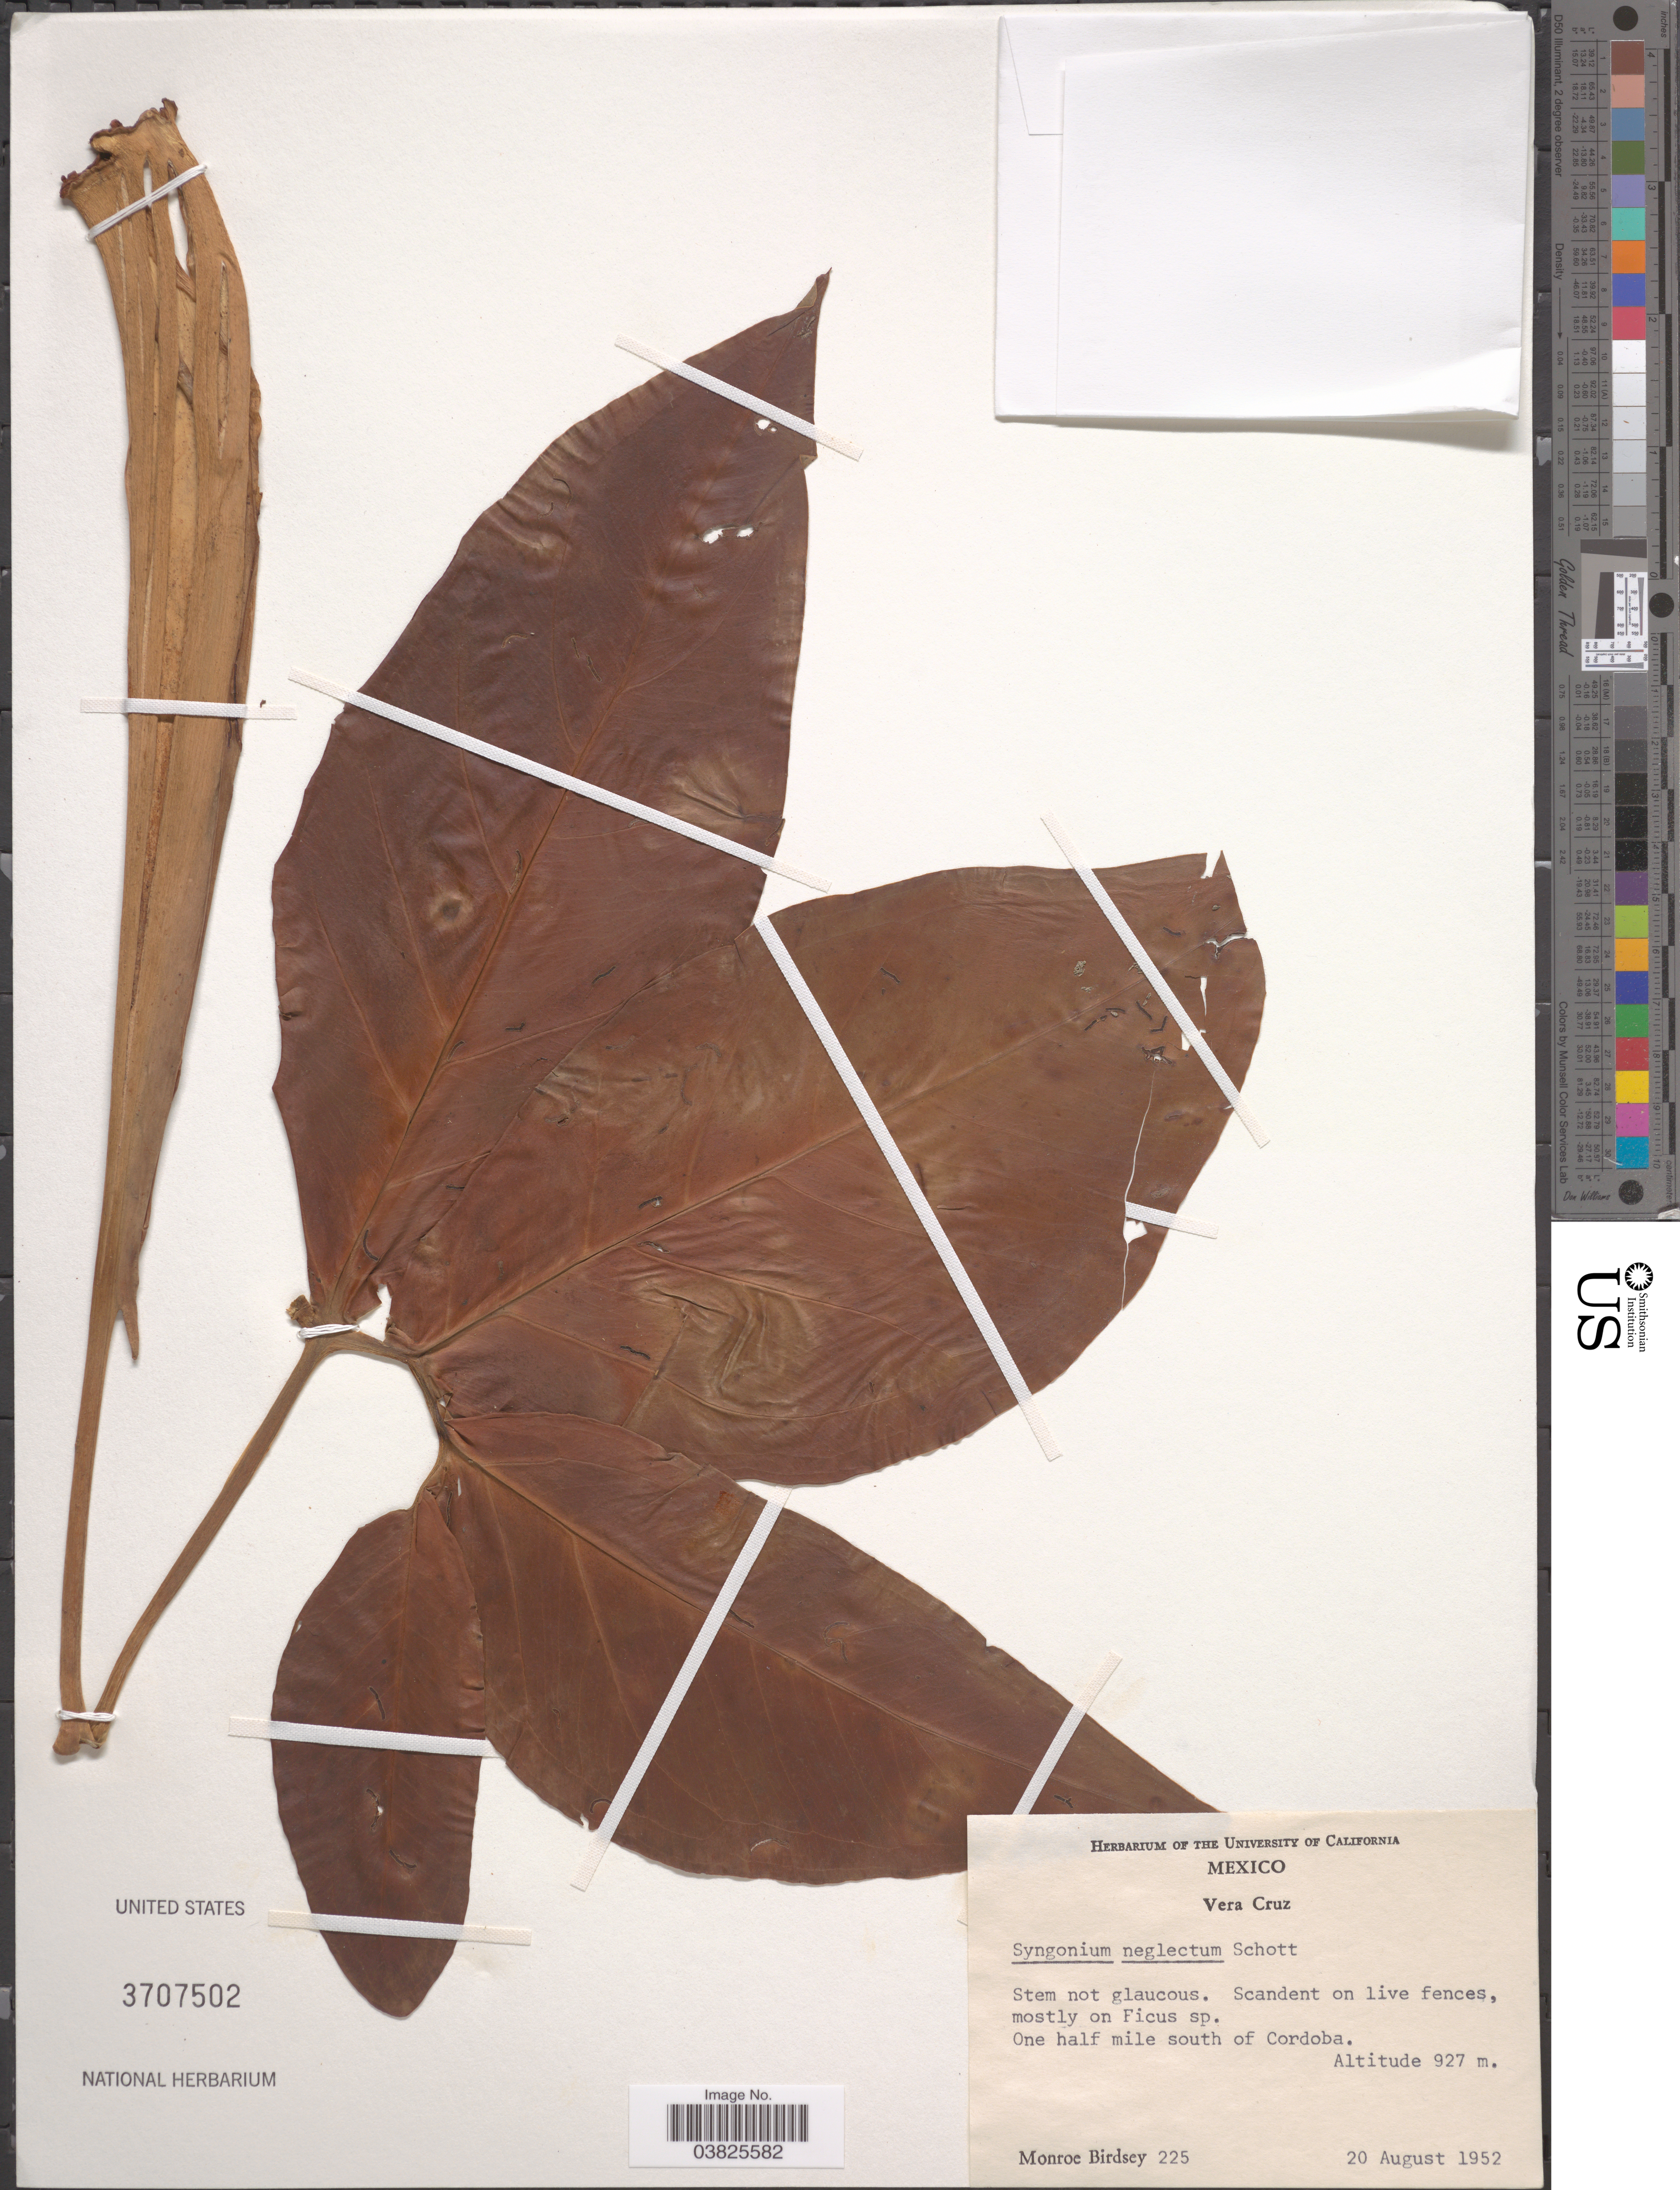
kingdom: Plantae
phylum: Tracheophyta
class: Liliopsida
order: Alismatales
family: Araceae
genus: Syngonium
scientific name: Syngonium neglectum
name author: Schott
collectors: M. Birdsey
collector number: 225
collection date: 1952-08-20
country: Mexico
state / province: Veracruz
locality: Vera Cruz. One half mile south of Cordoba.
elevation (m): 927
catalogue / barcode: US 3707502